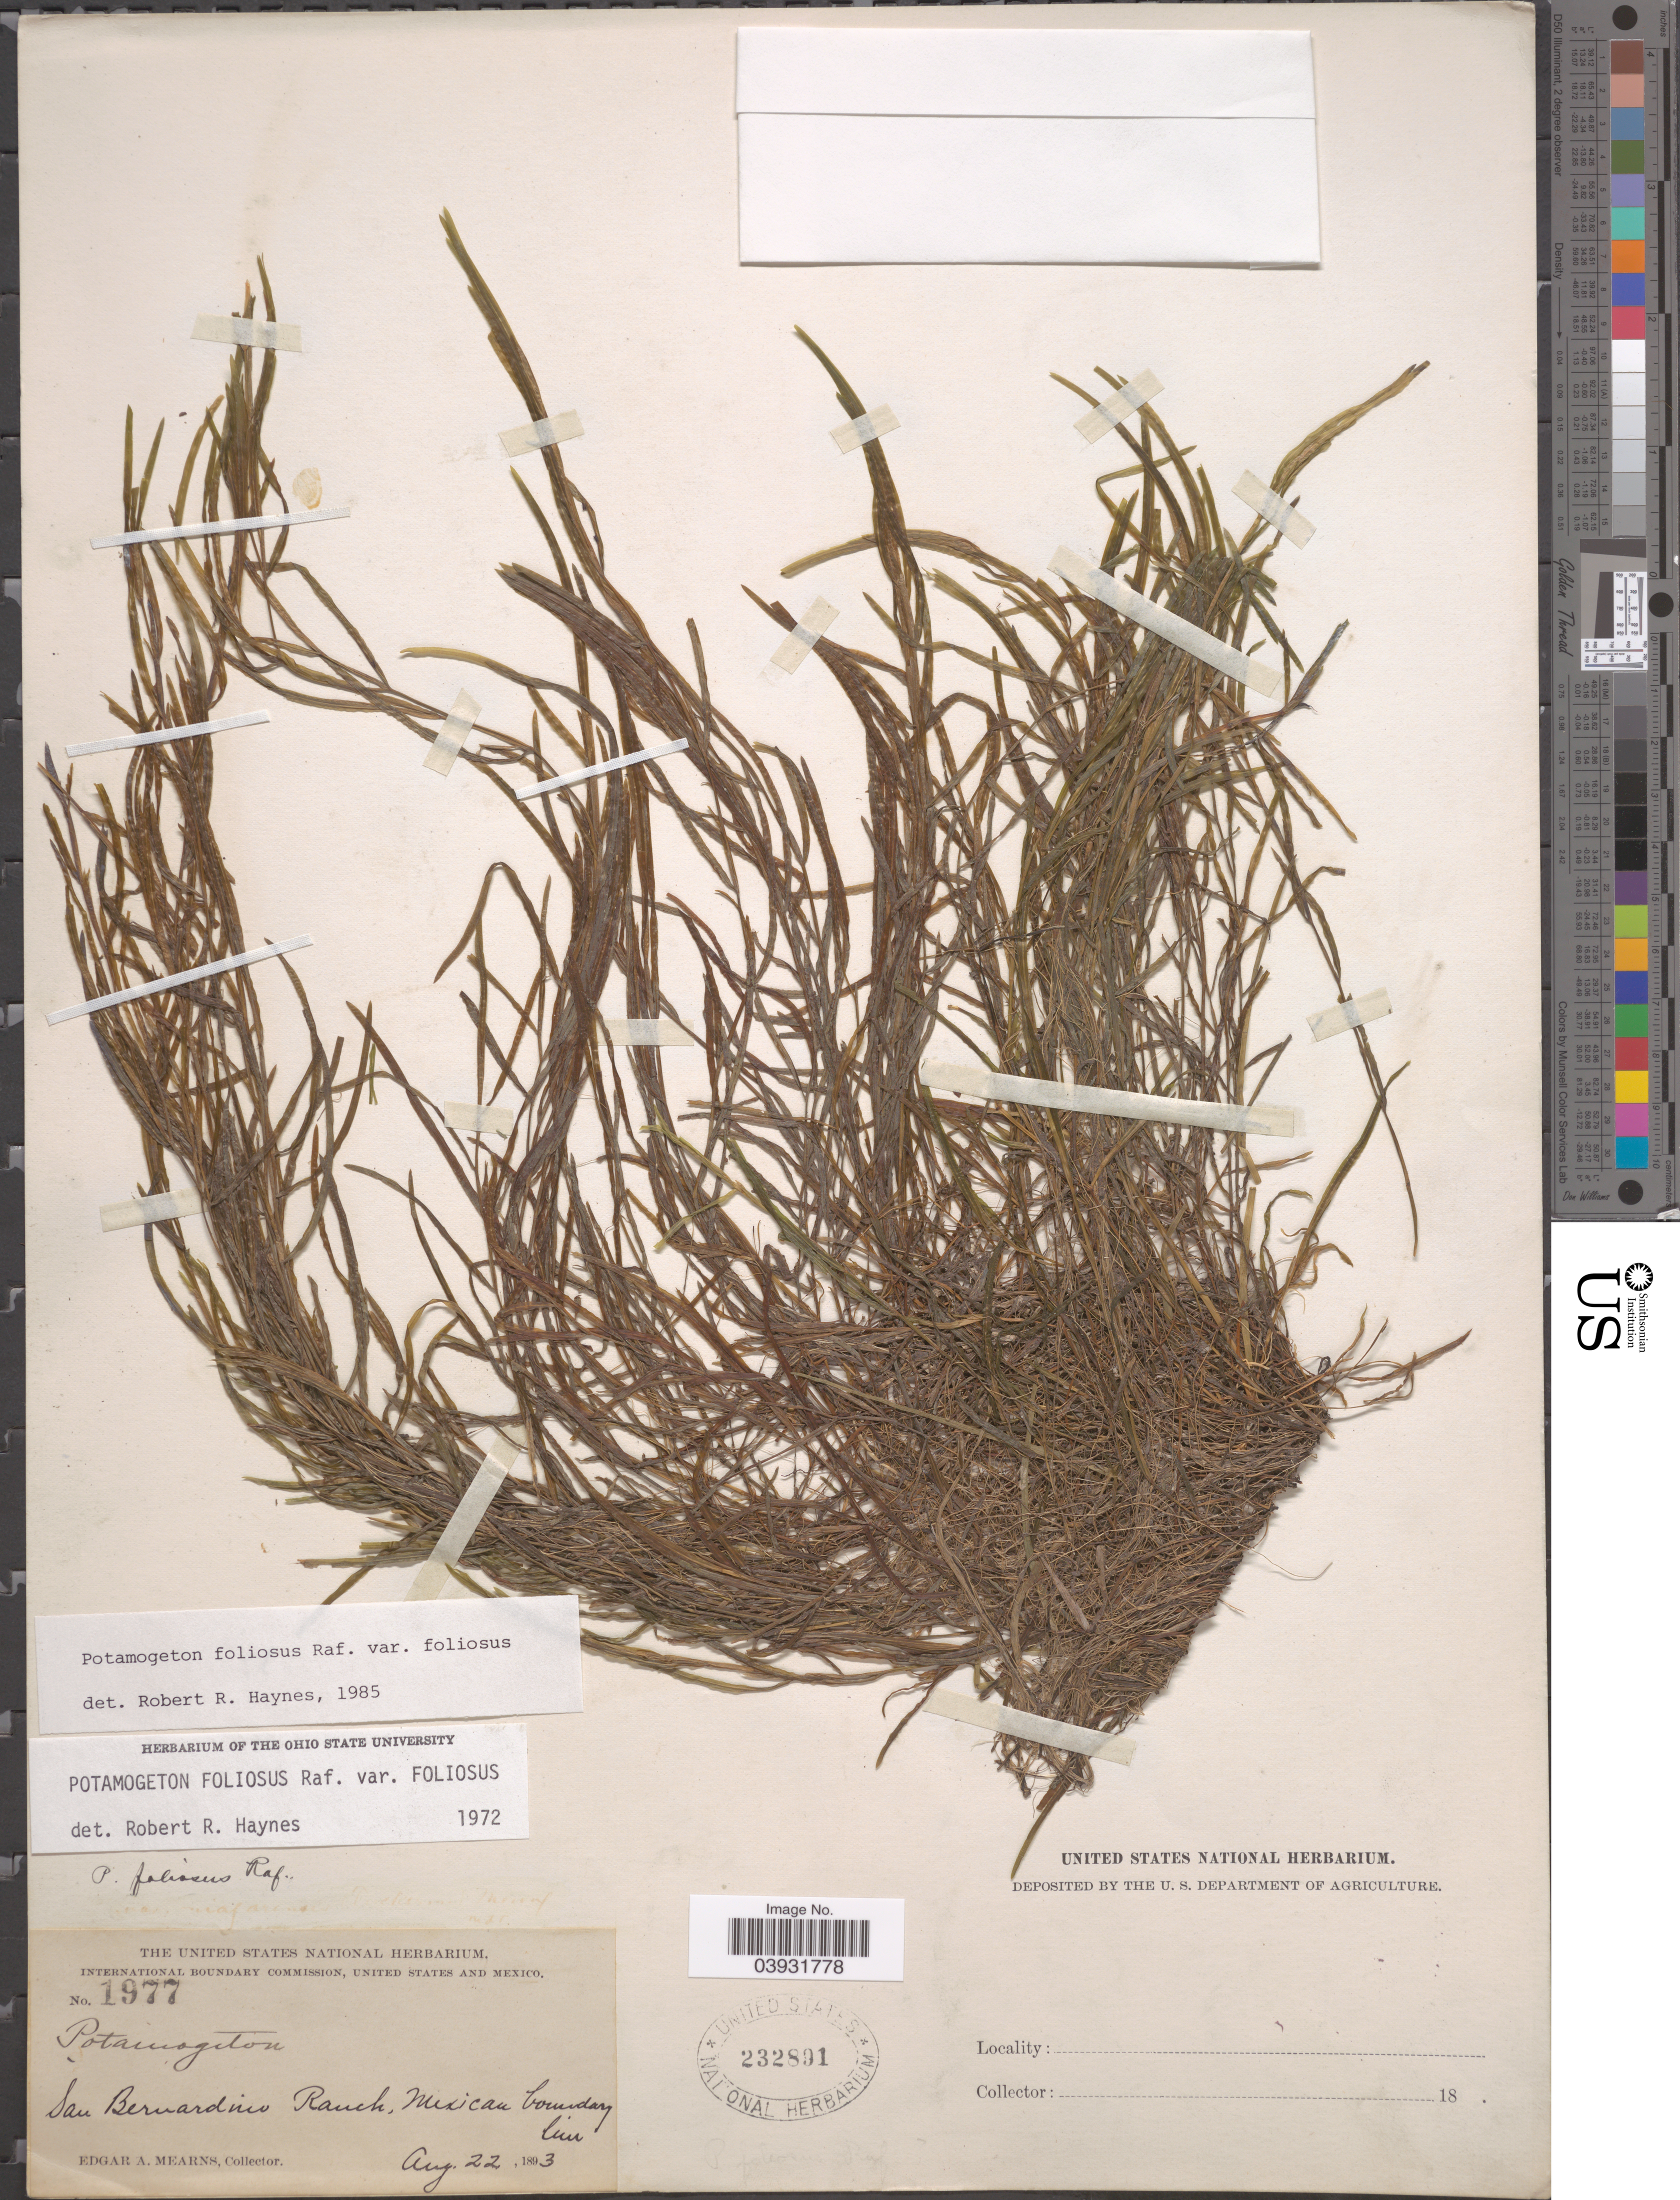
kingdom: Plantae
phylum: Tracheophyta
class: Liliopsida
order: Alismatales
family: Potamogetonaceae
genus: Potamogeton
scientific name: Potamogeton foliosus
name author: Raf.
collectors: E. A. Mearns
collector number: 1977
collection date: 1893-08-22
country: Mexico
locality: San Bernardino Ranch, Mexican boundary line.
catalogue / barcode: US 232891